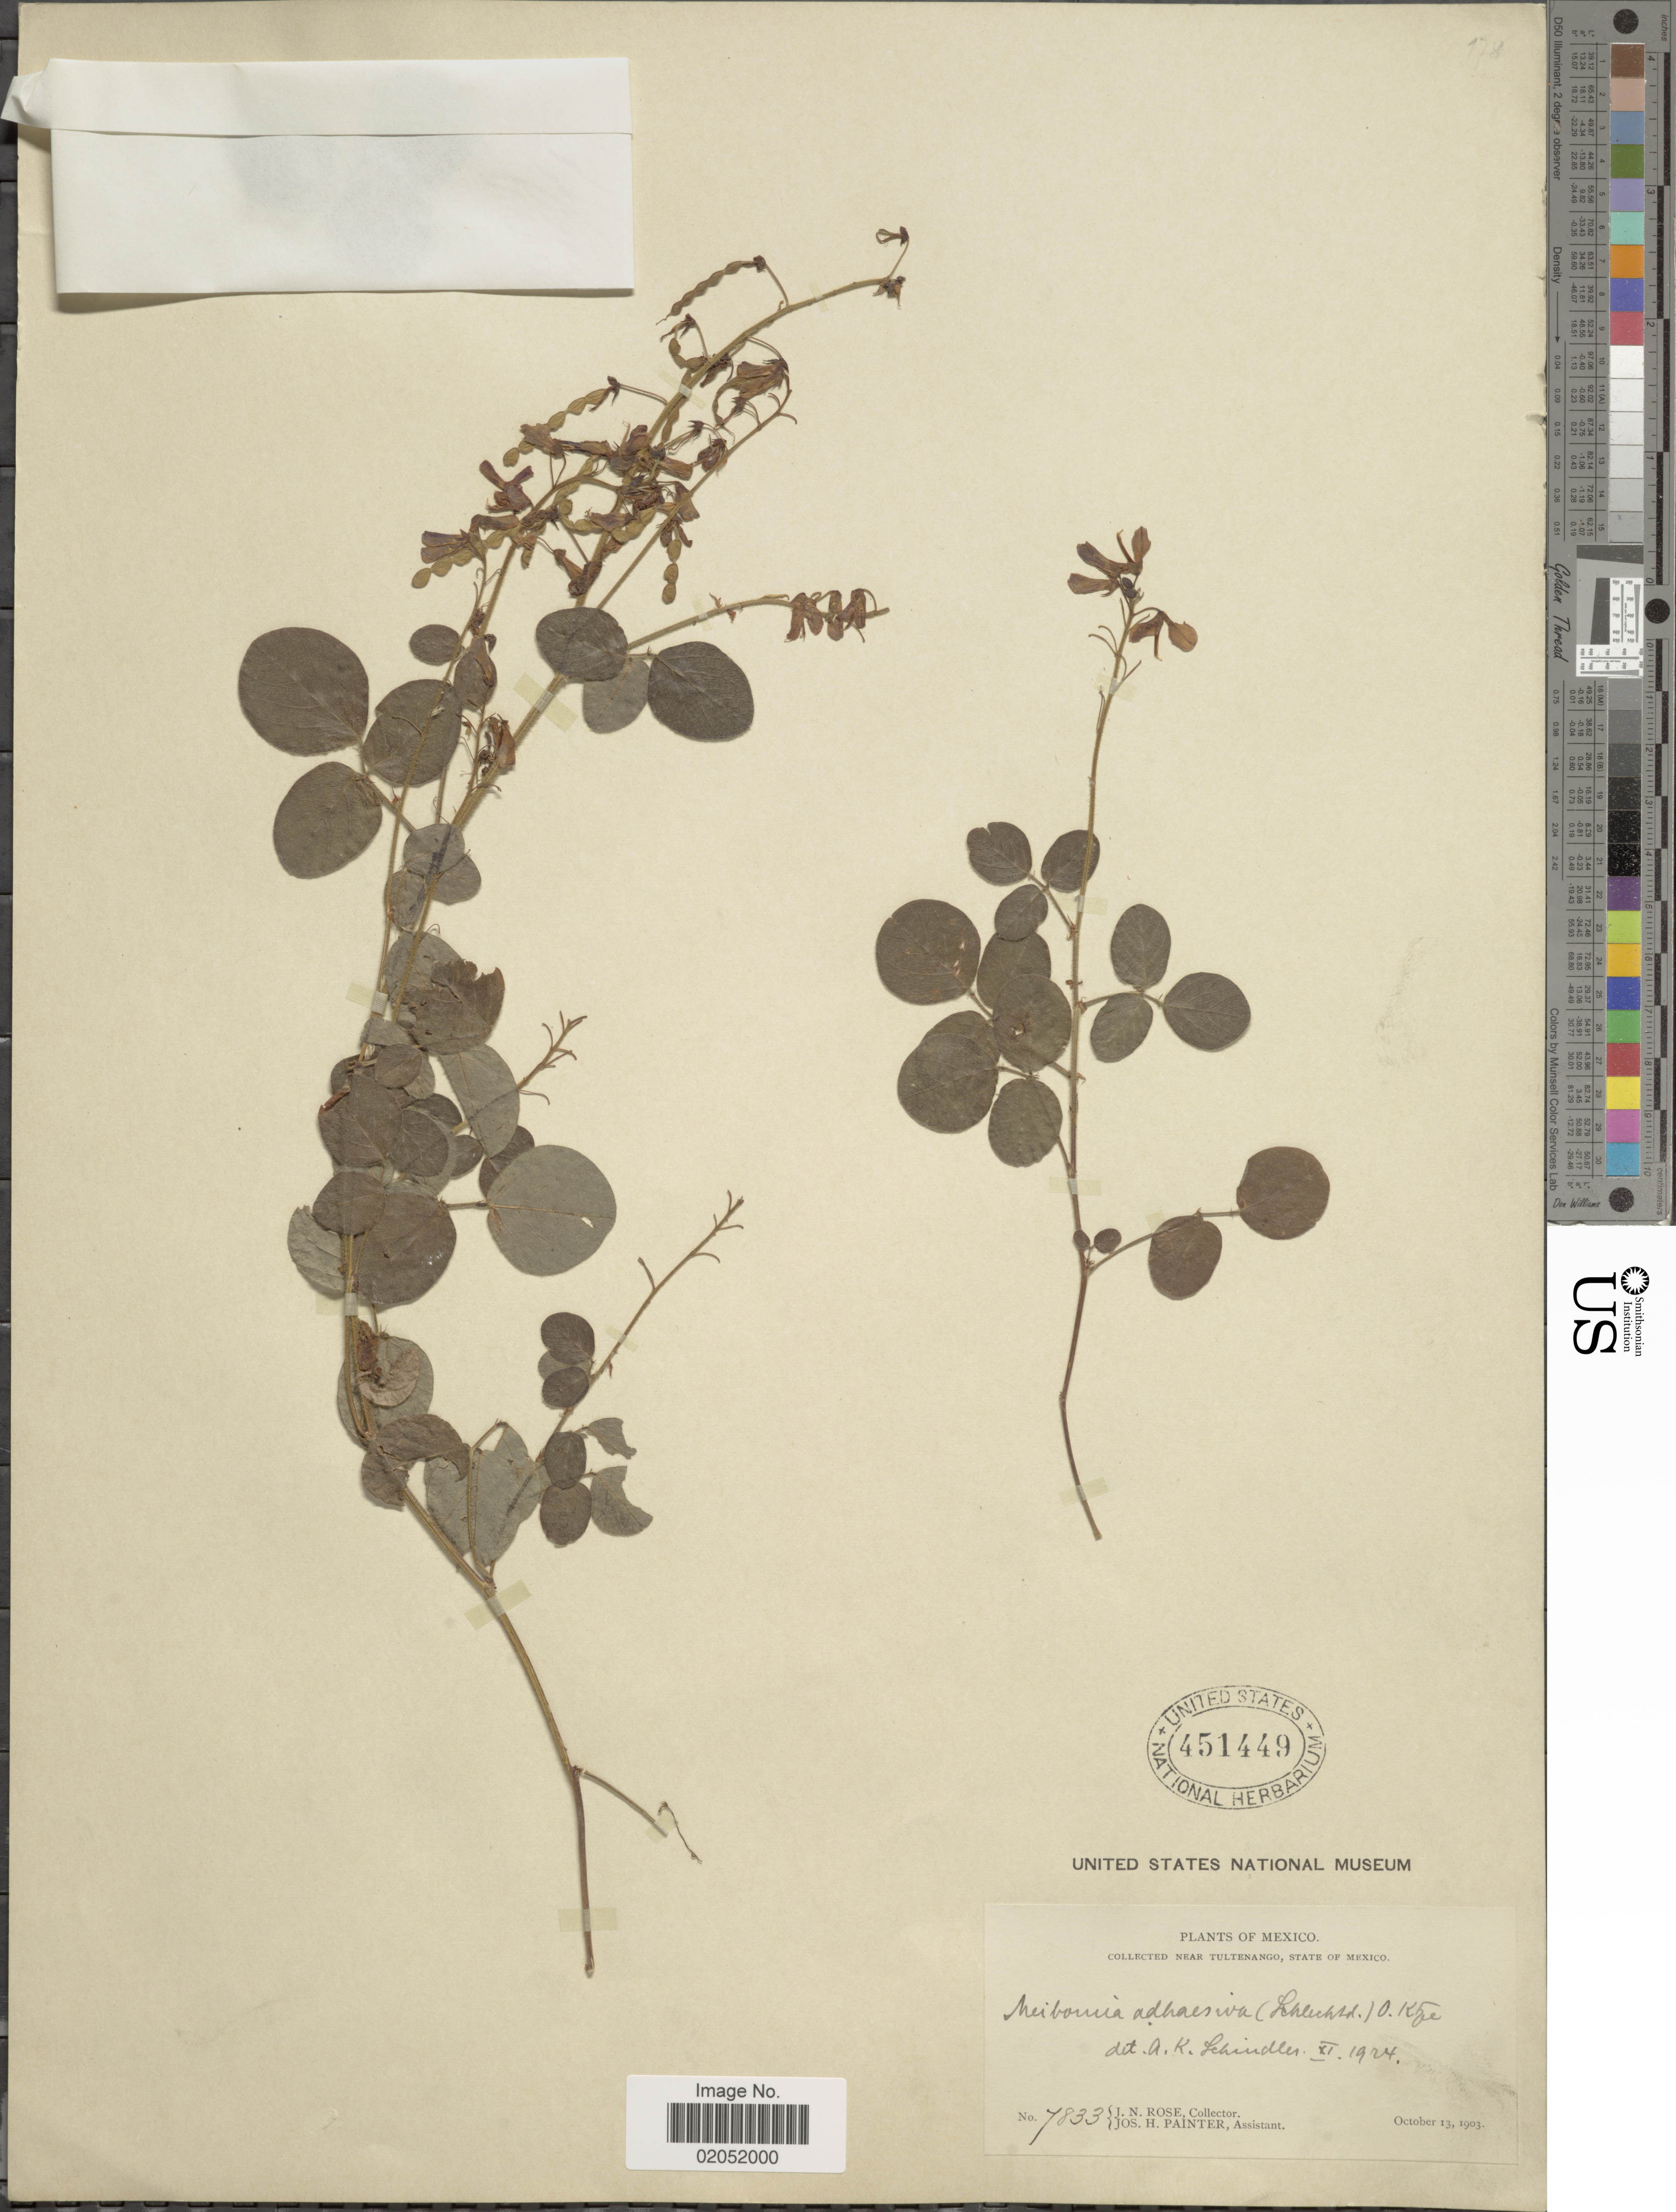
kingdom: Plantae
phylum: Tracheophyta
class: Magnoliopsida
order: Fabales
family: Fabaceae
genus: Desmodium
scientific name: Desmodium adhaesivum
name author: Schltdl.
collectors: J. N. Rose & J. H. Painter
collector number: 7833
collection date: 1903-11-13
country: Mexico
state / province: México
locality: Near Tultenango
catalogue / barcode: US 451449